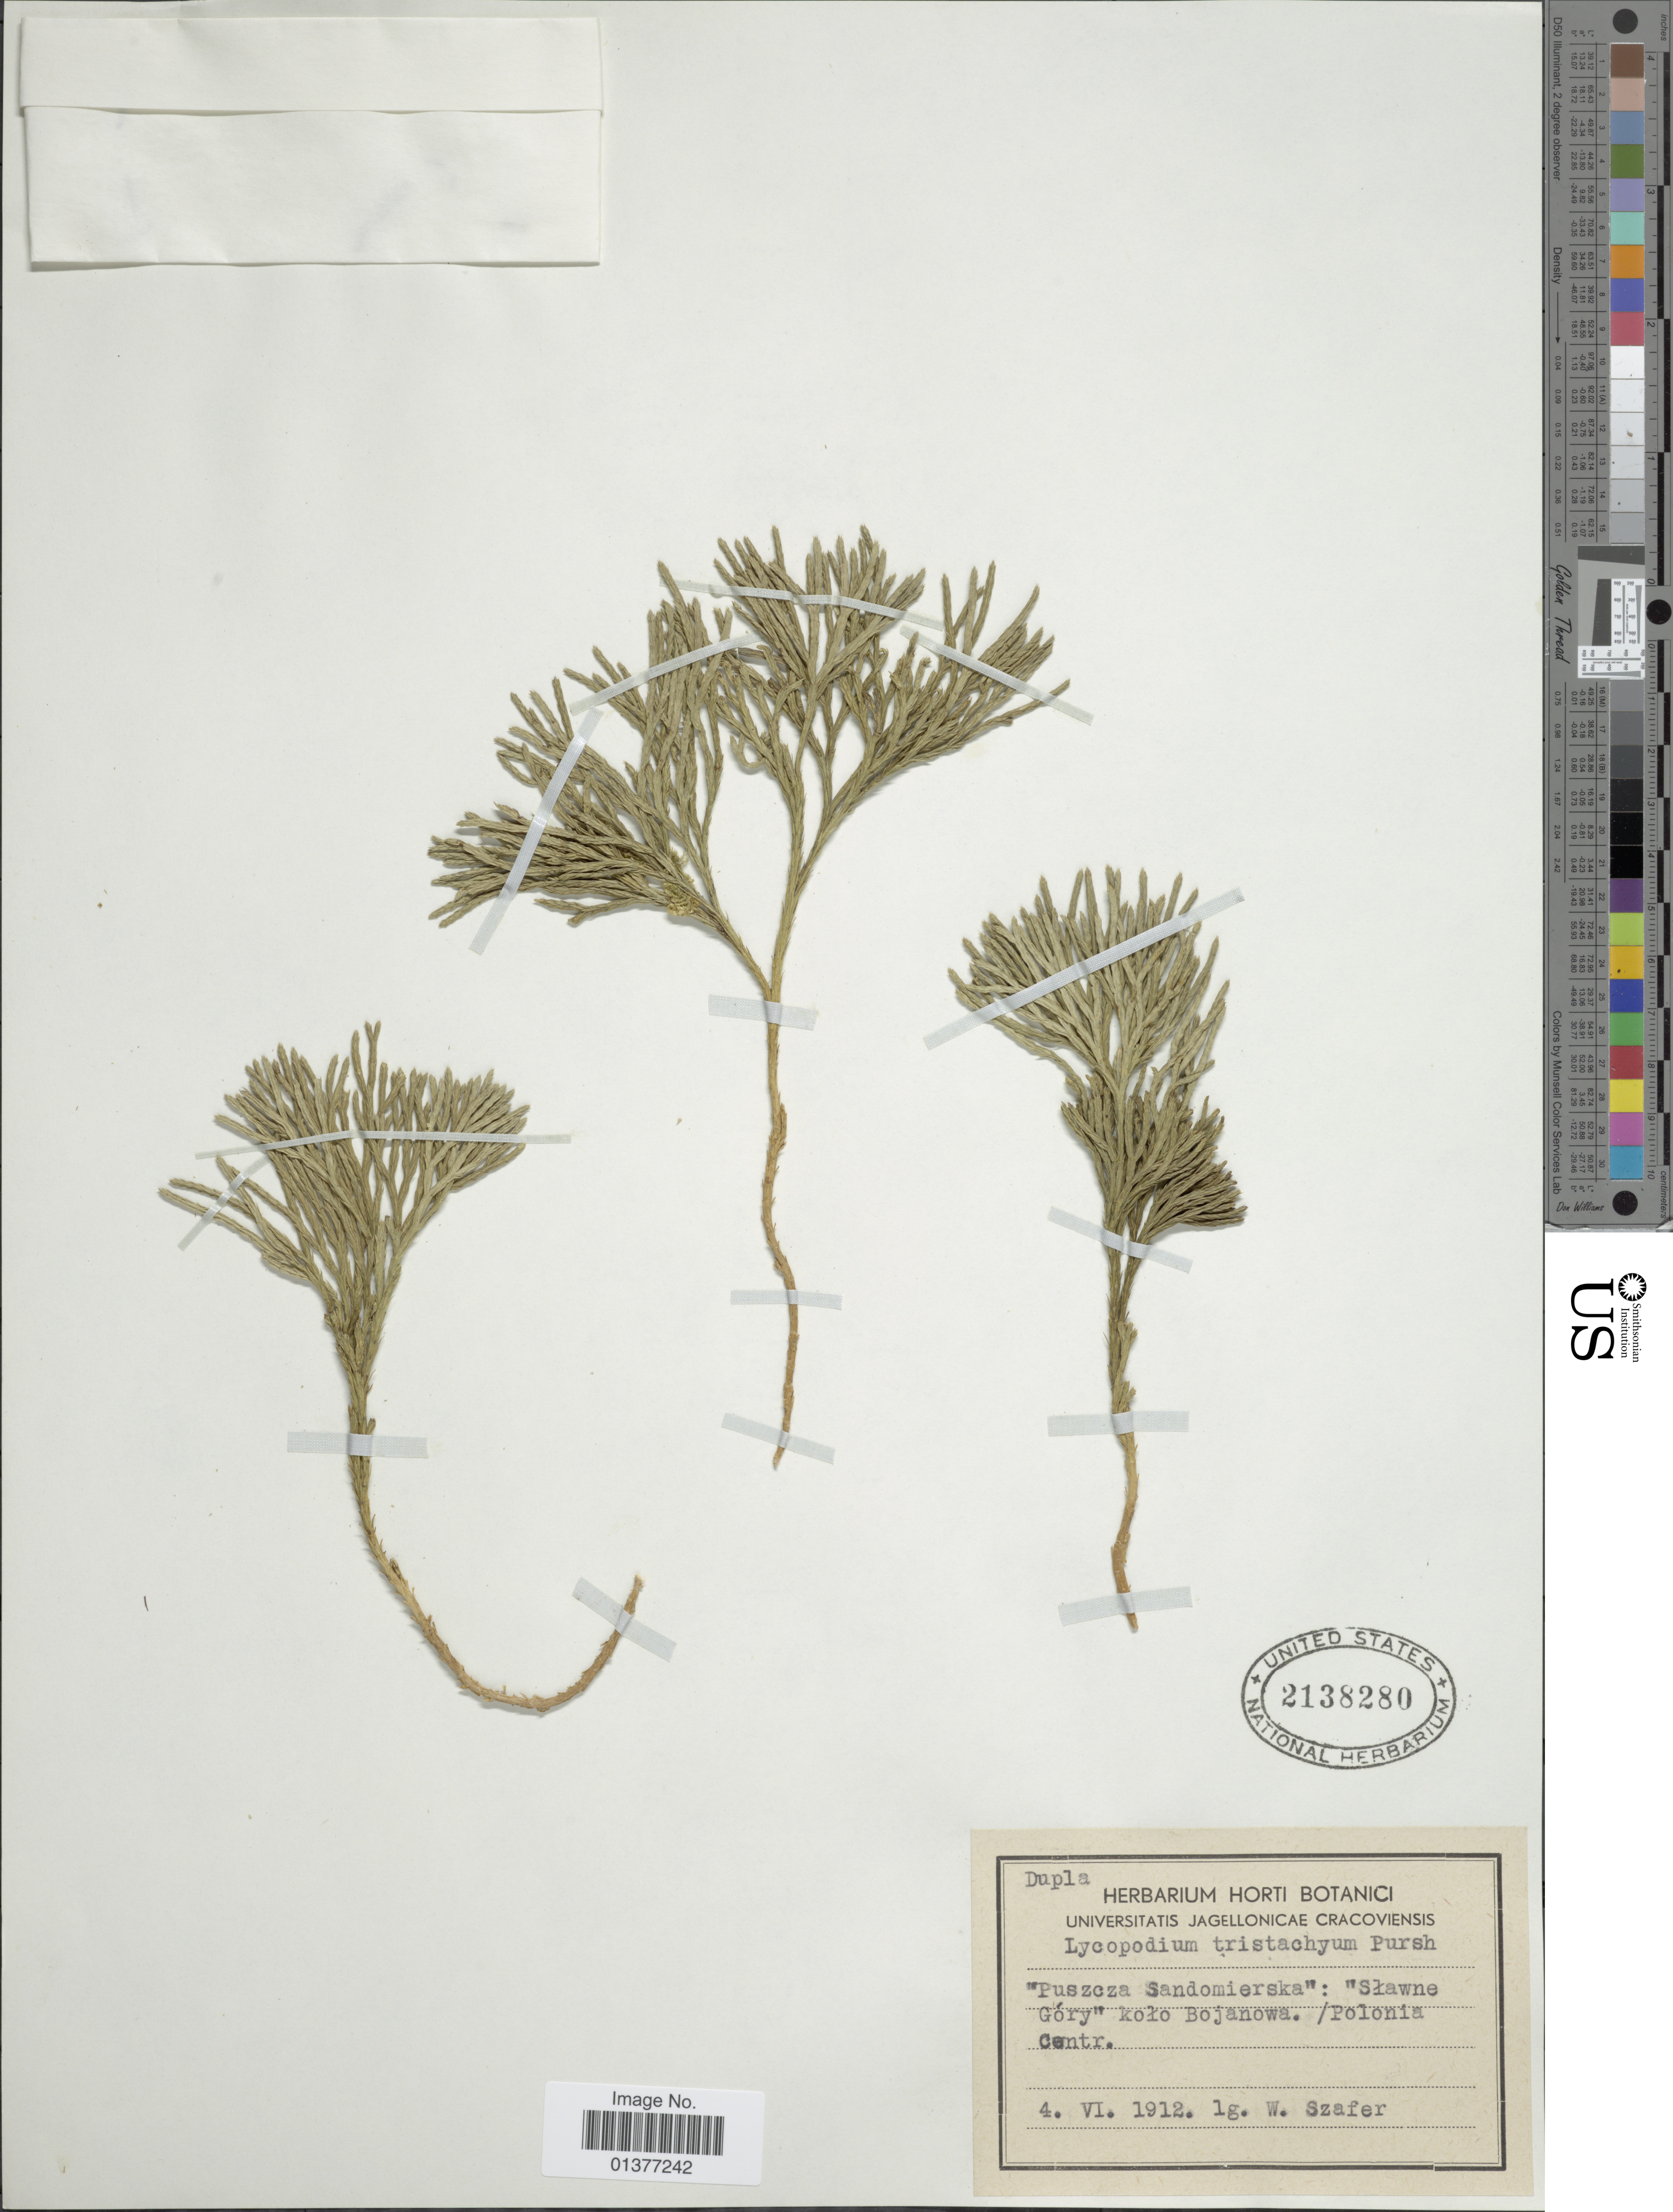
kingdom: Plantae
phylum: Tracheophyta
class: Lycopodiopsida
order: Lycopodiales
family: Lycopodiaceae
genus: Diphasiastrum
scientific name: Diphasiastrum tristachyum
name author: (Pursh) Holub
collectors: W. Szafer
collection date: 1912-06-04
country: Poland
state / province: Podkarpackie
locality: Puszcza Sandomierska "Sawne Gory" kolo Bojanowa/ Polonia Centr.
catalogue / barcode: US 2138280